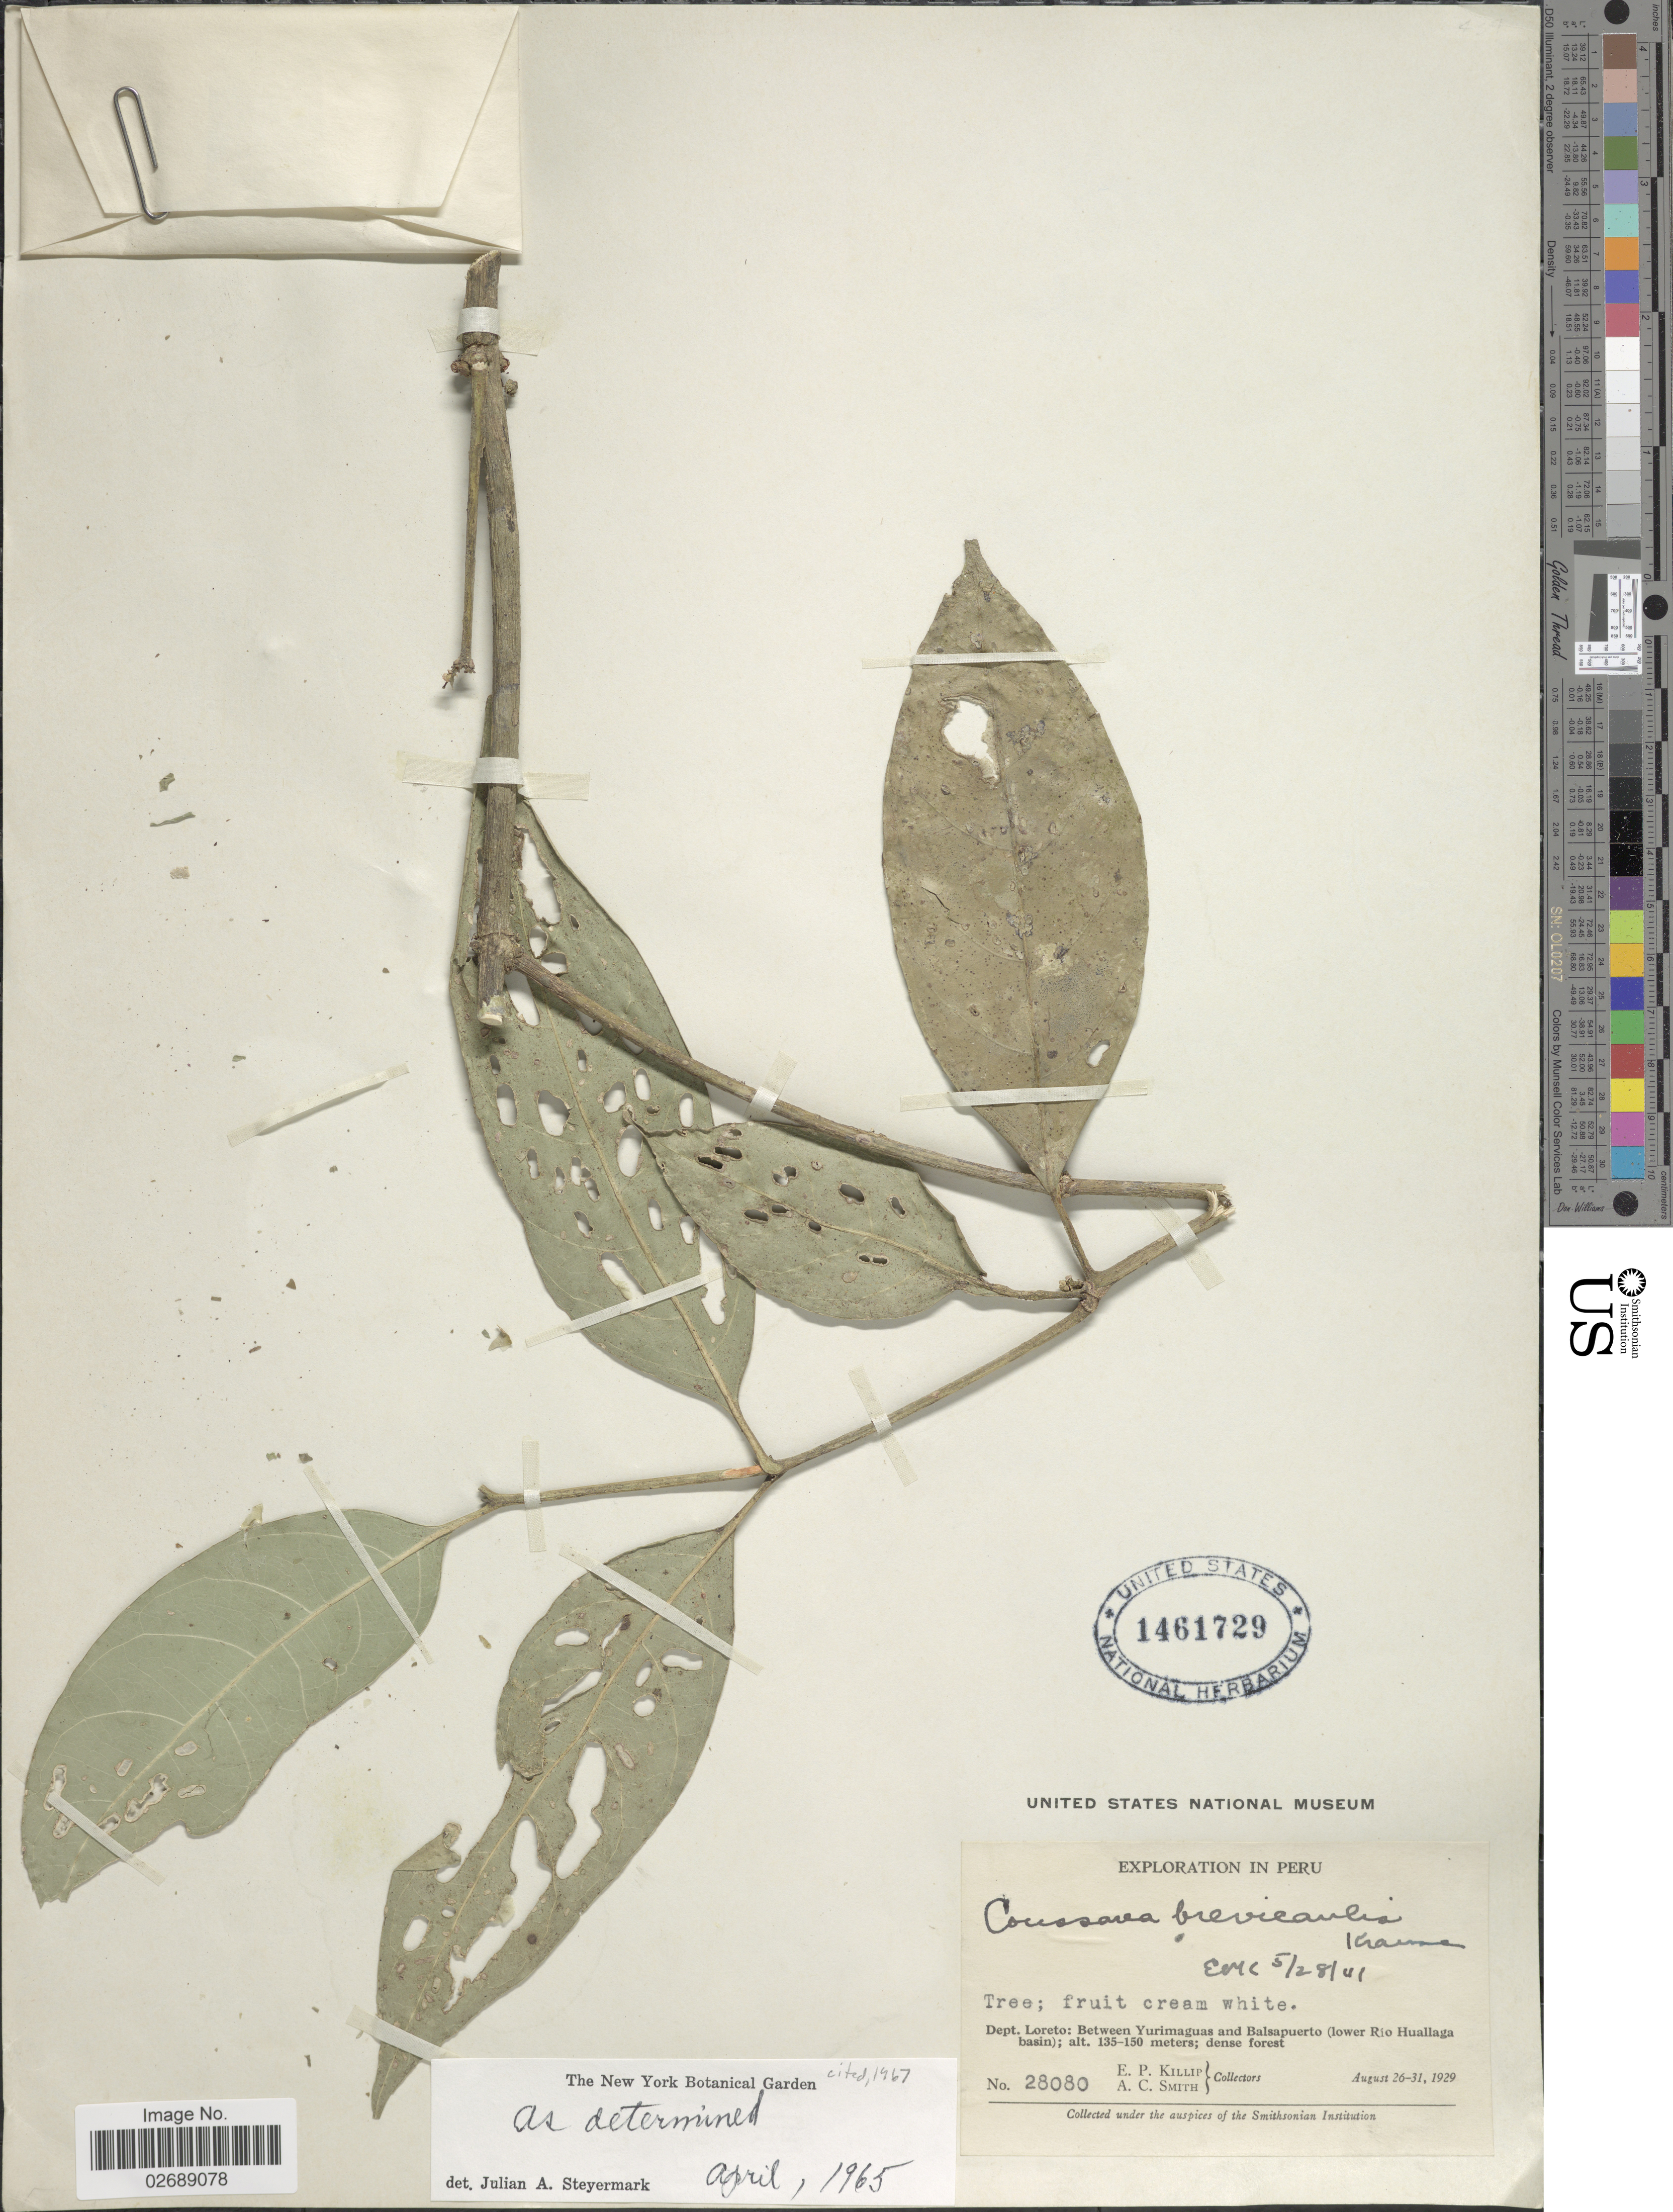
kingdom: Plantae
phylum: Tracheophyta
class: Magnoliopsida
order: Gentianales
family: Rubiaceae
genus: Coussarea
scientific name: Coussarea brevicaulis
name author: K. Krause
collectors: E. P. Killip & A. C. Smith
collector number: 28080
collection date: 1929-08-26/1929-08-31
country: Peru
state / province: Loreto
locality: Between Yurimaguas and Balsapuerto (lower Rio Huallaga basin)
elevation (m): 135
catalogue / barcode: US 1461729